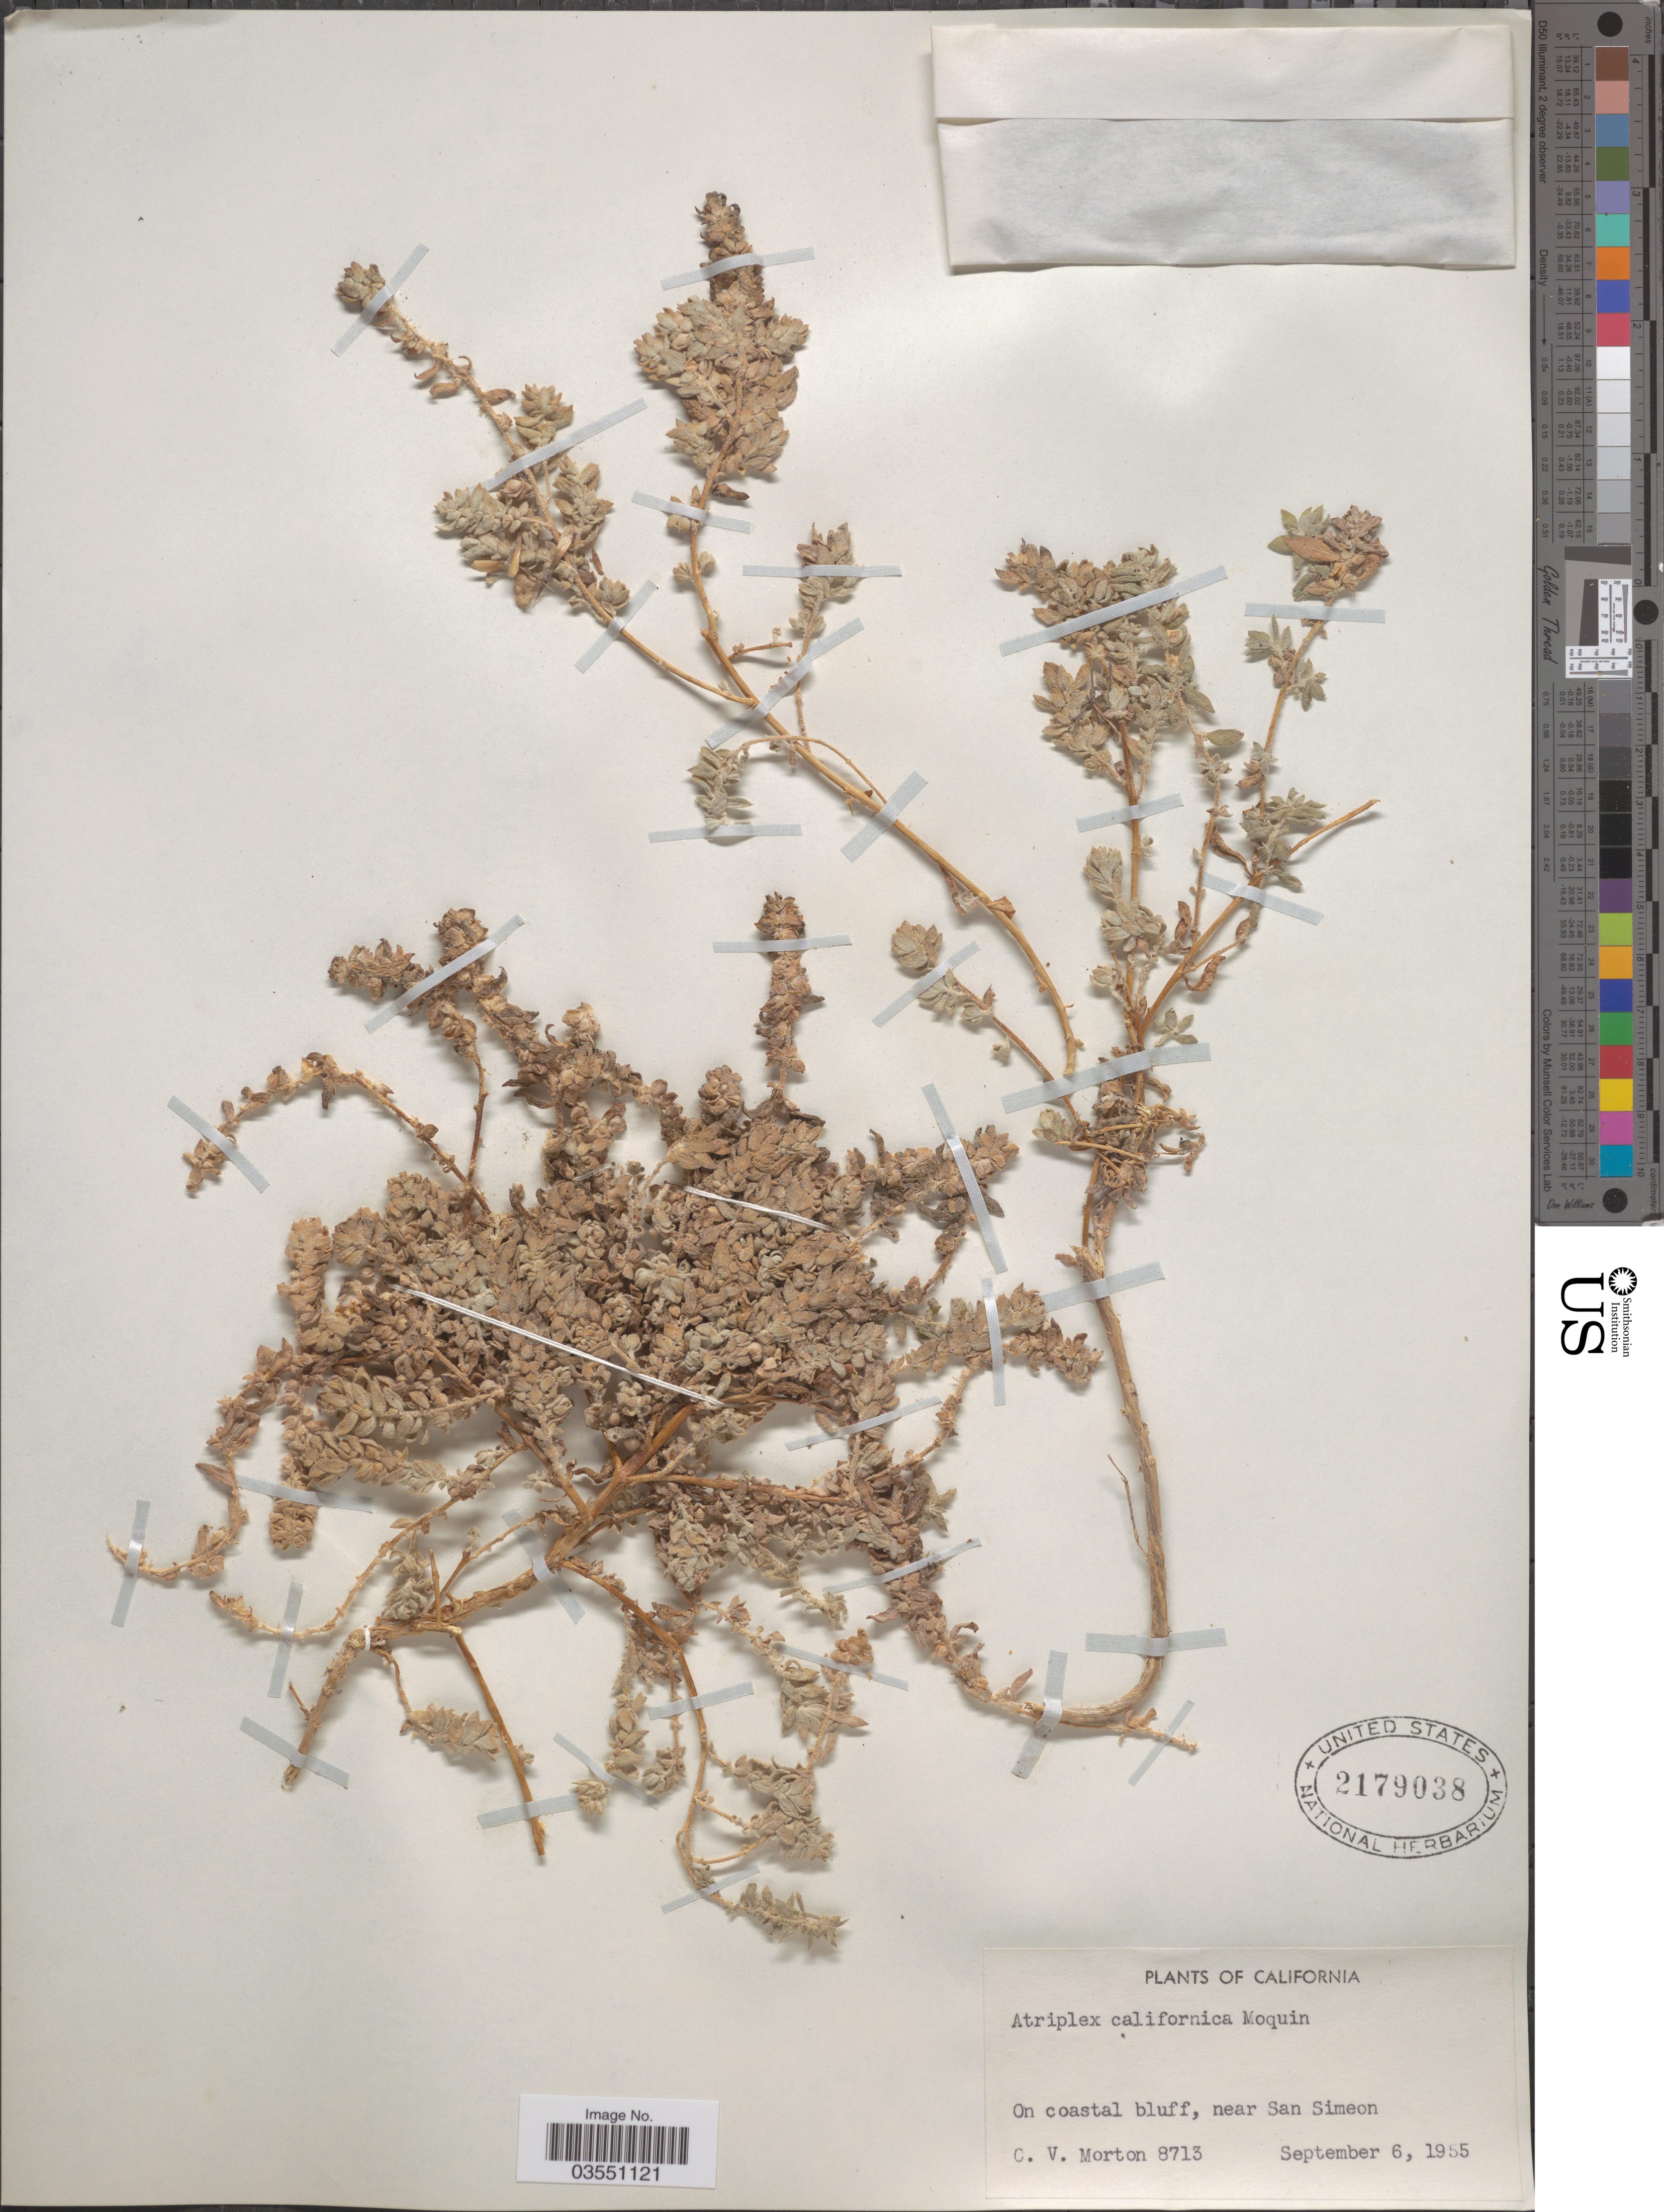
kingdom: Plantae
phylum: Tracheophyta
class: Magnoliopsida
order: Caryophyllales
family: Amaranthaceae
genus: Extriplex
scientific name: Extriplex californica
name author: (Moq.) E.H. Zacharias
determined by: Strong, Mark T., (BOT), Smithsonian Institution - National Museum of Natural History (UNITED STATES)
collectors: C. V. Morton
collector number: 8713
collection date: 1955-09-06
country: United States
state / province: California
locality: On coastal bluff, near San Simeon.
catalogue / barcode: US 2179038